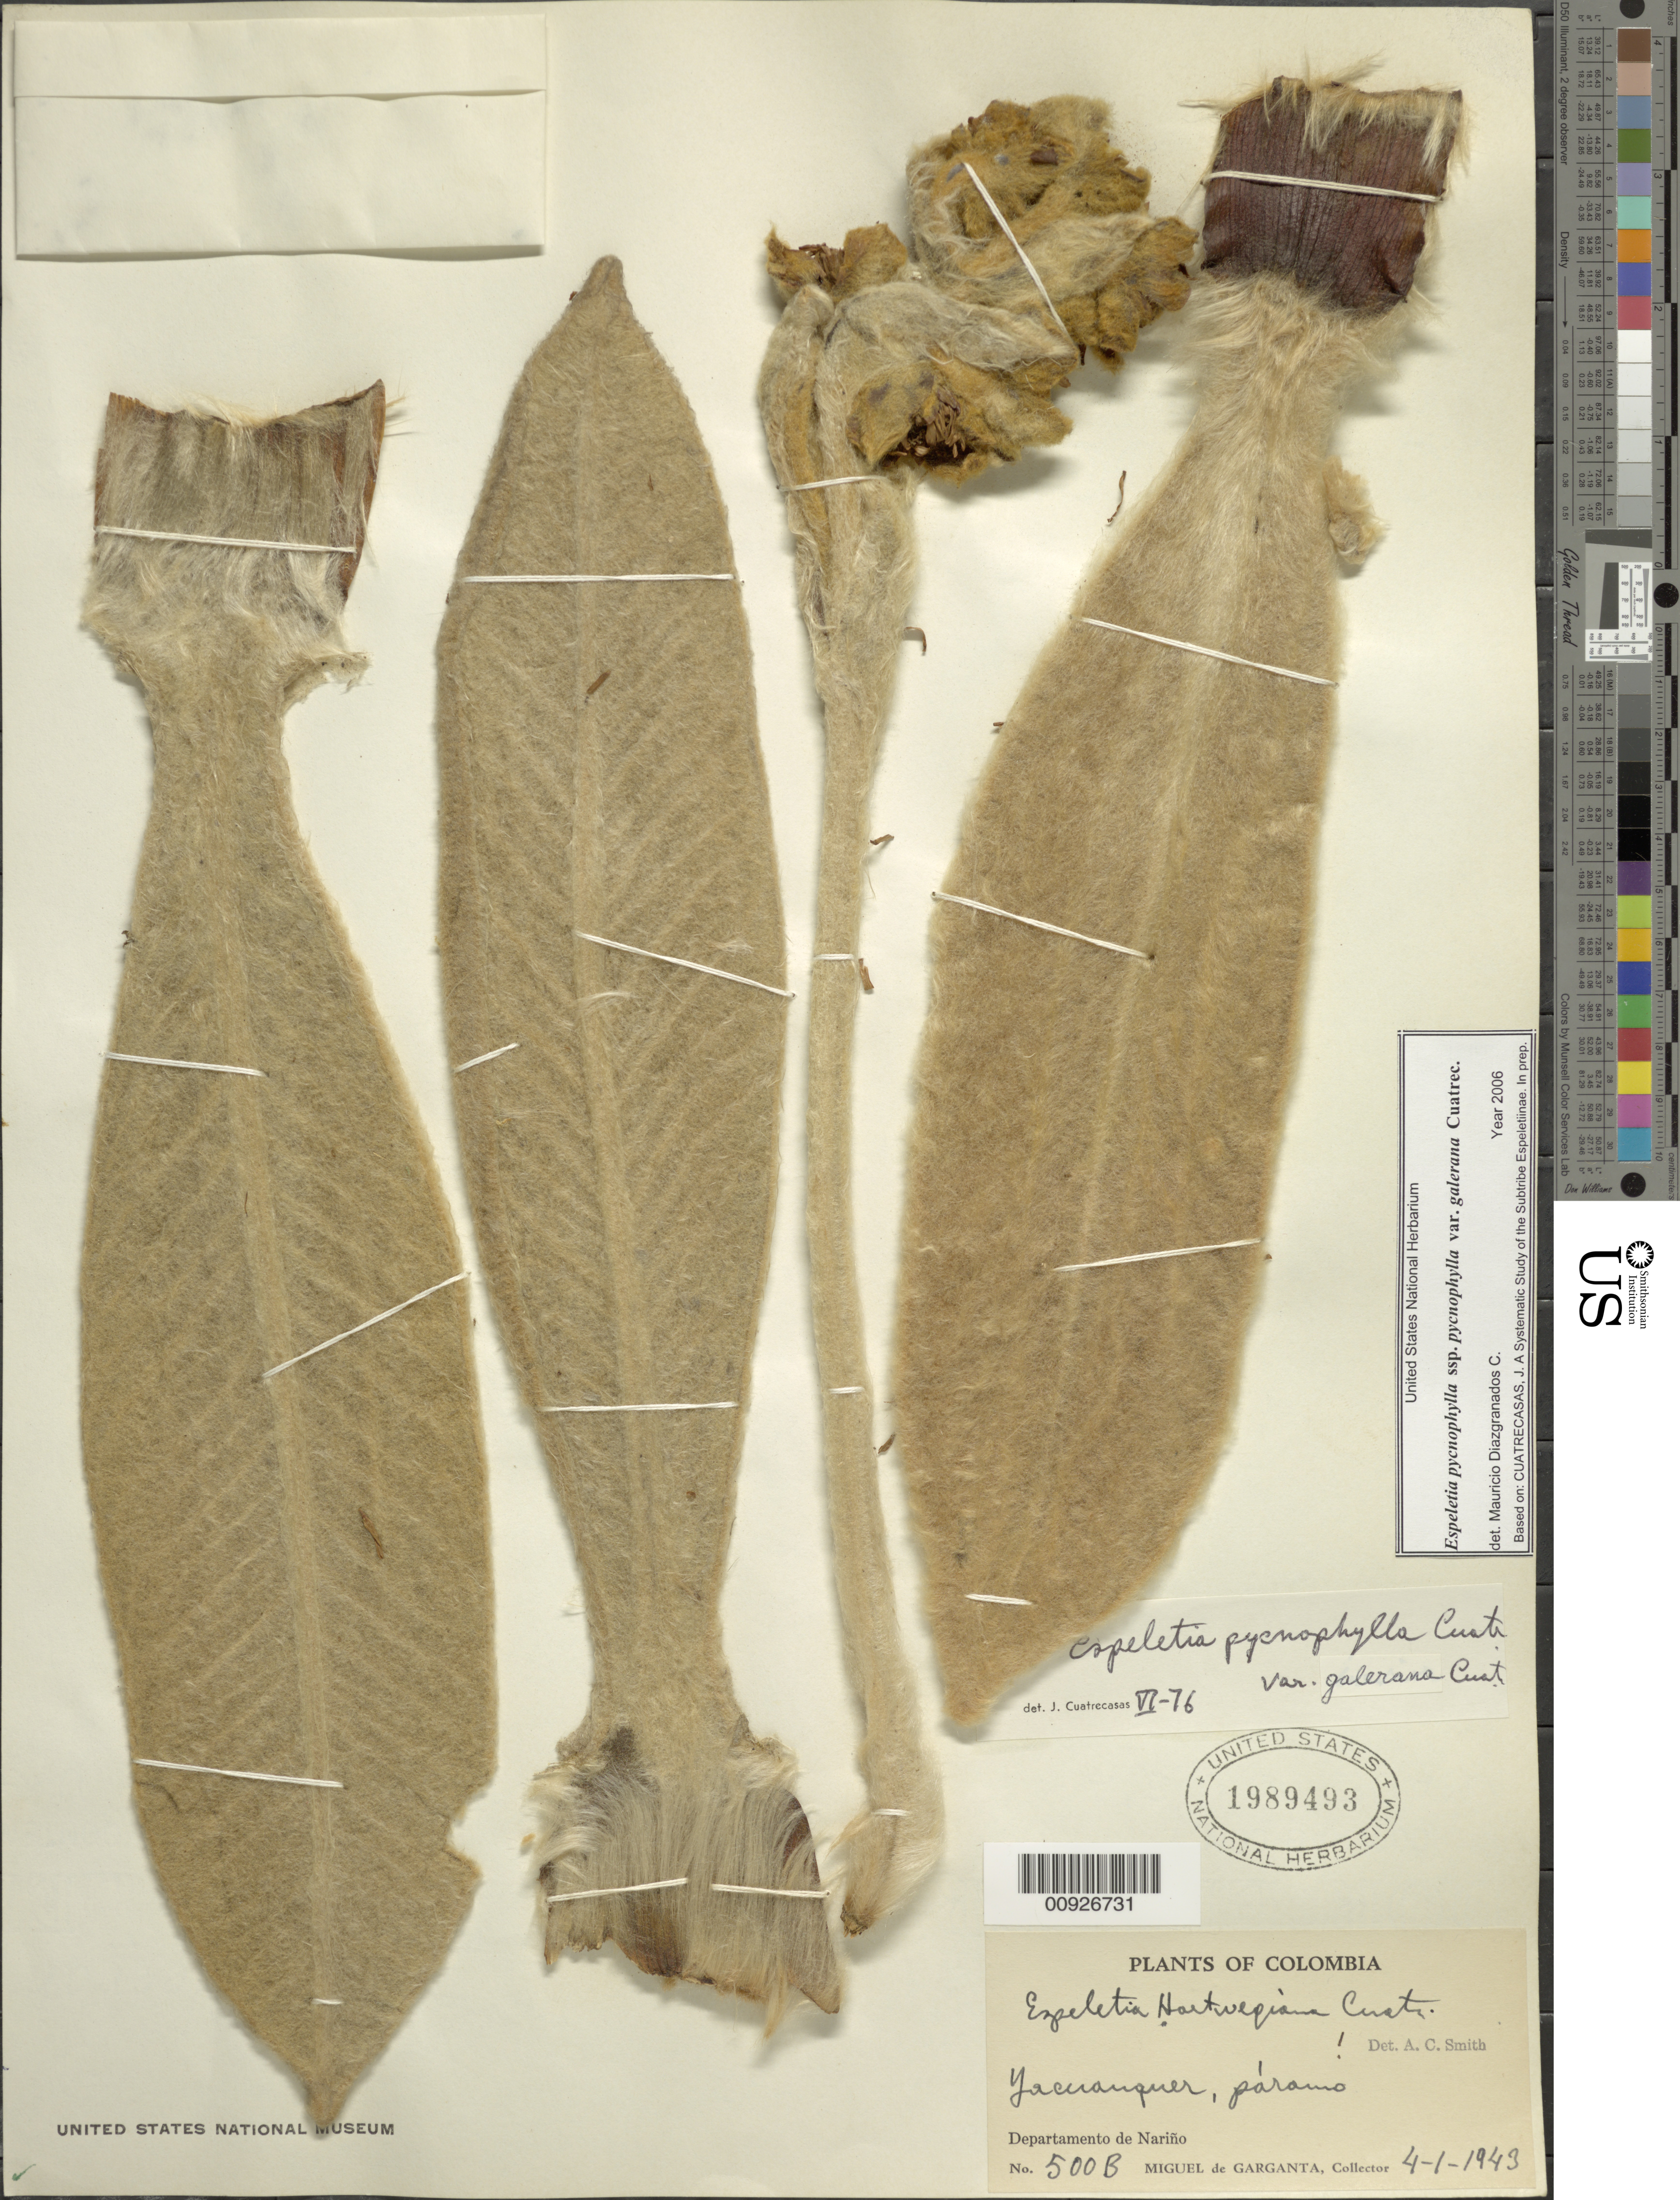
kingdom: Plantae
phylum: Tracheophyta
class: Magnoliopsida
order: Asterales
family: Asteraceae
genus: Espeletia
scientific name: Espeletia pycnophylla var. galerana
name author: Cuatrec.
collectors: M. Garganta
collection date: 1943-01-04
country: Colombia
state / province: Nariño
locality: Yacuanquer.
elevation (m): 4000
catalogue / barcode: US 1989493